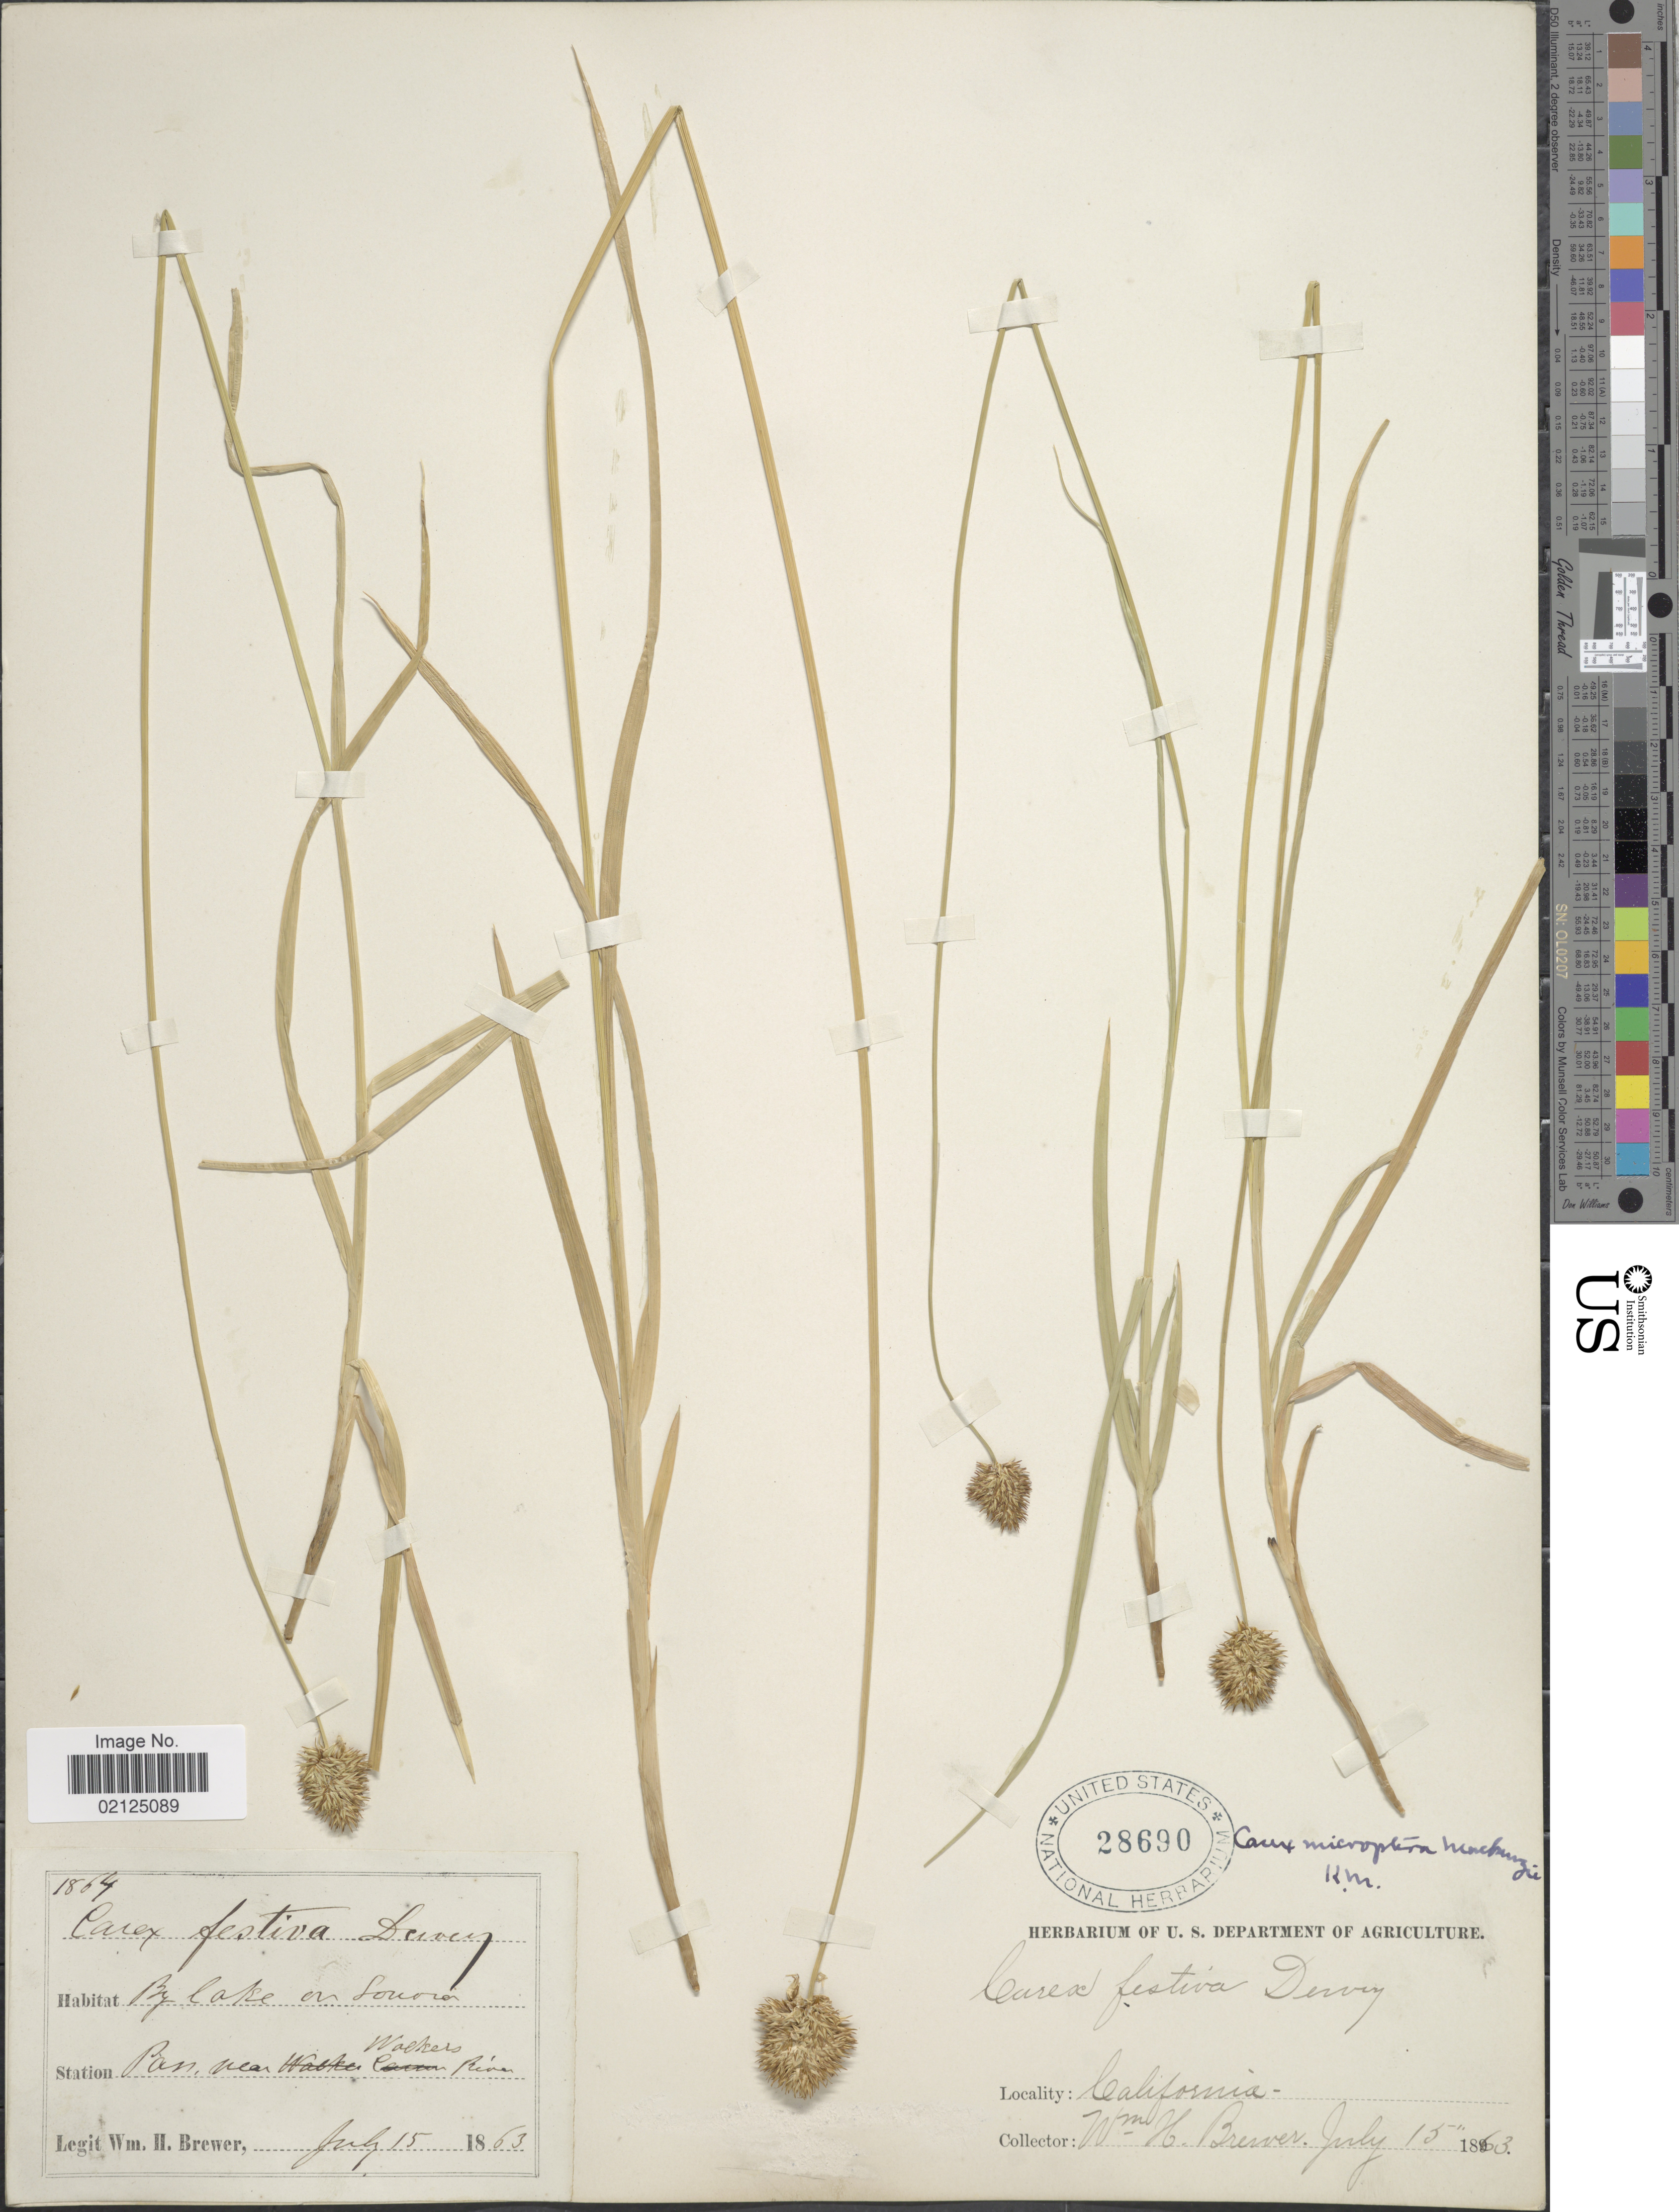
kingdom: Plantae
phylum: Tracheophyta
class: Liliopsida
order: Poales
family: Cyperaceae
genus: Carex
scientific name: Carex microptera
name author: Mack.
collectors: W. H. Brewer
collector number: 1864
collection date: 1863-07-15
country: United States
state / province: California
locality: By lake on Sonora, Pan, near Walkers River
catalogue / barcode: US 28690